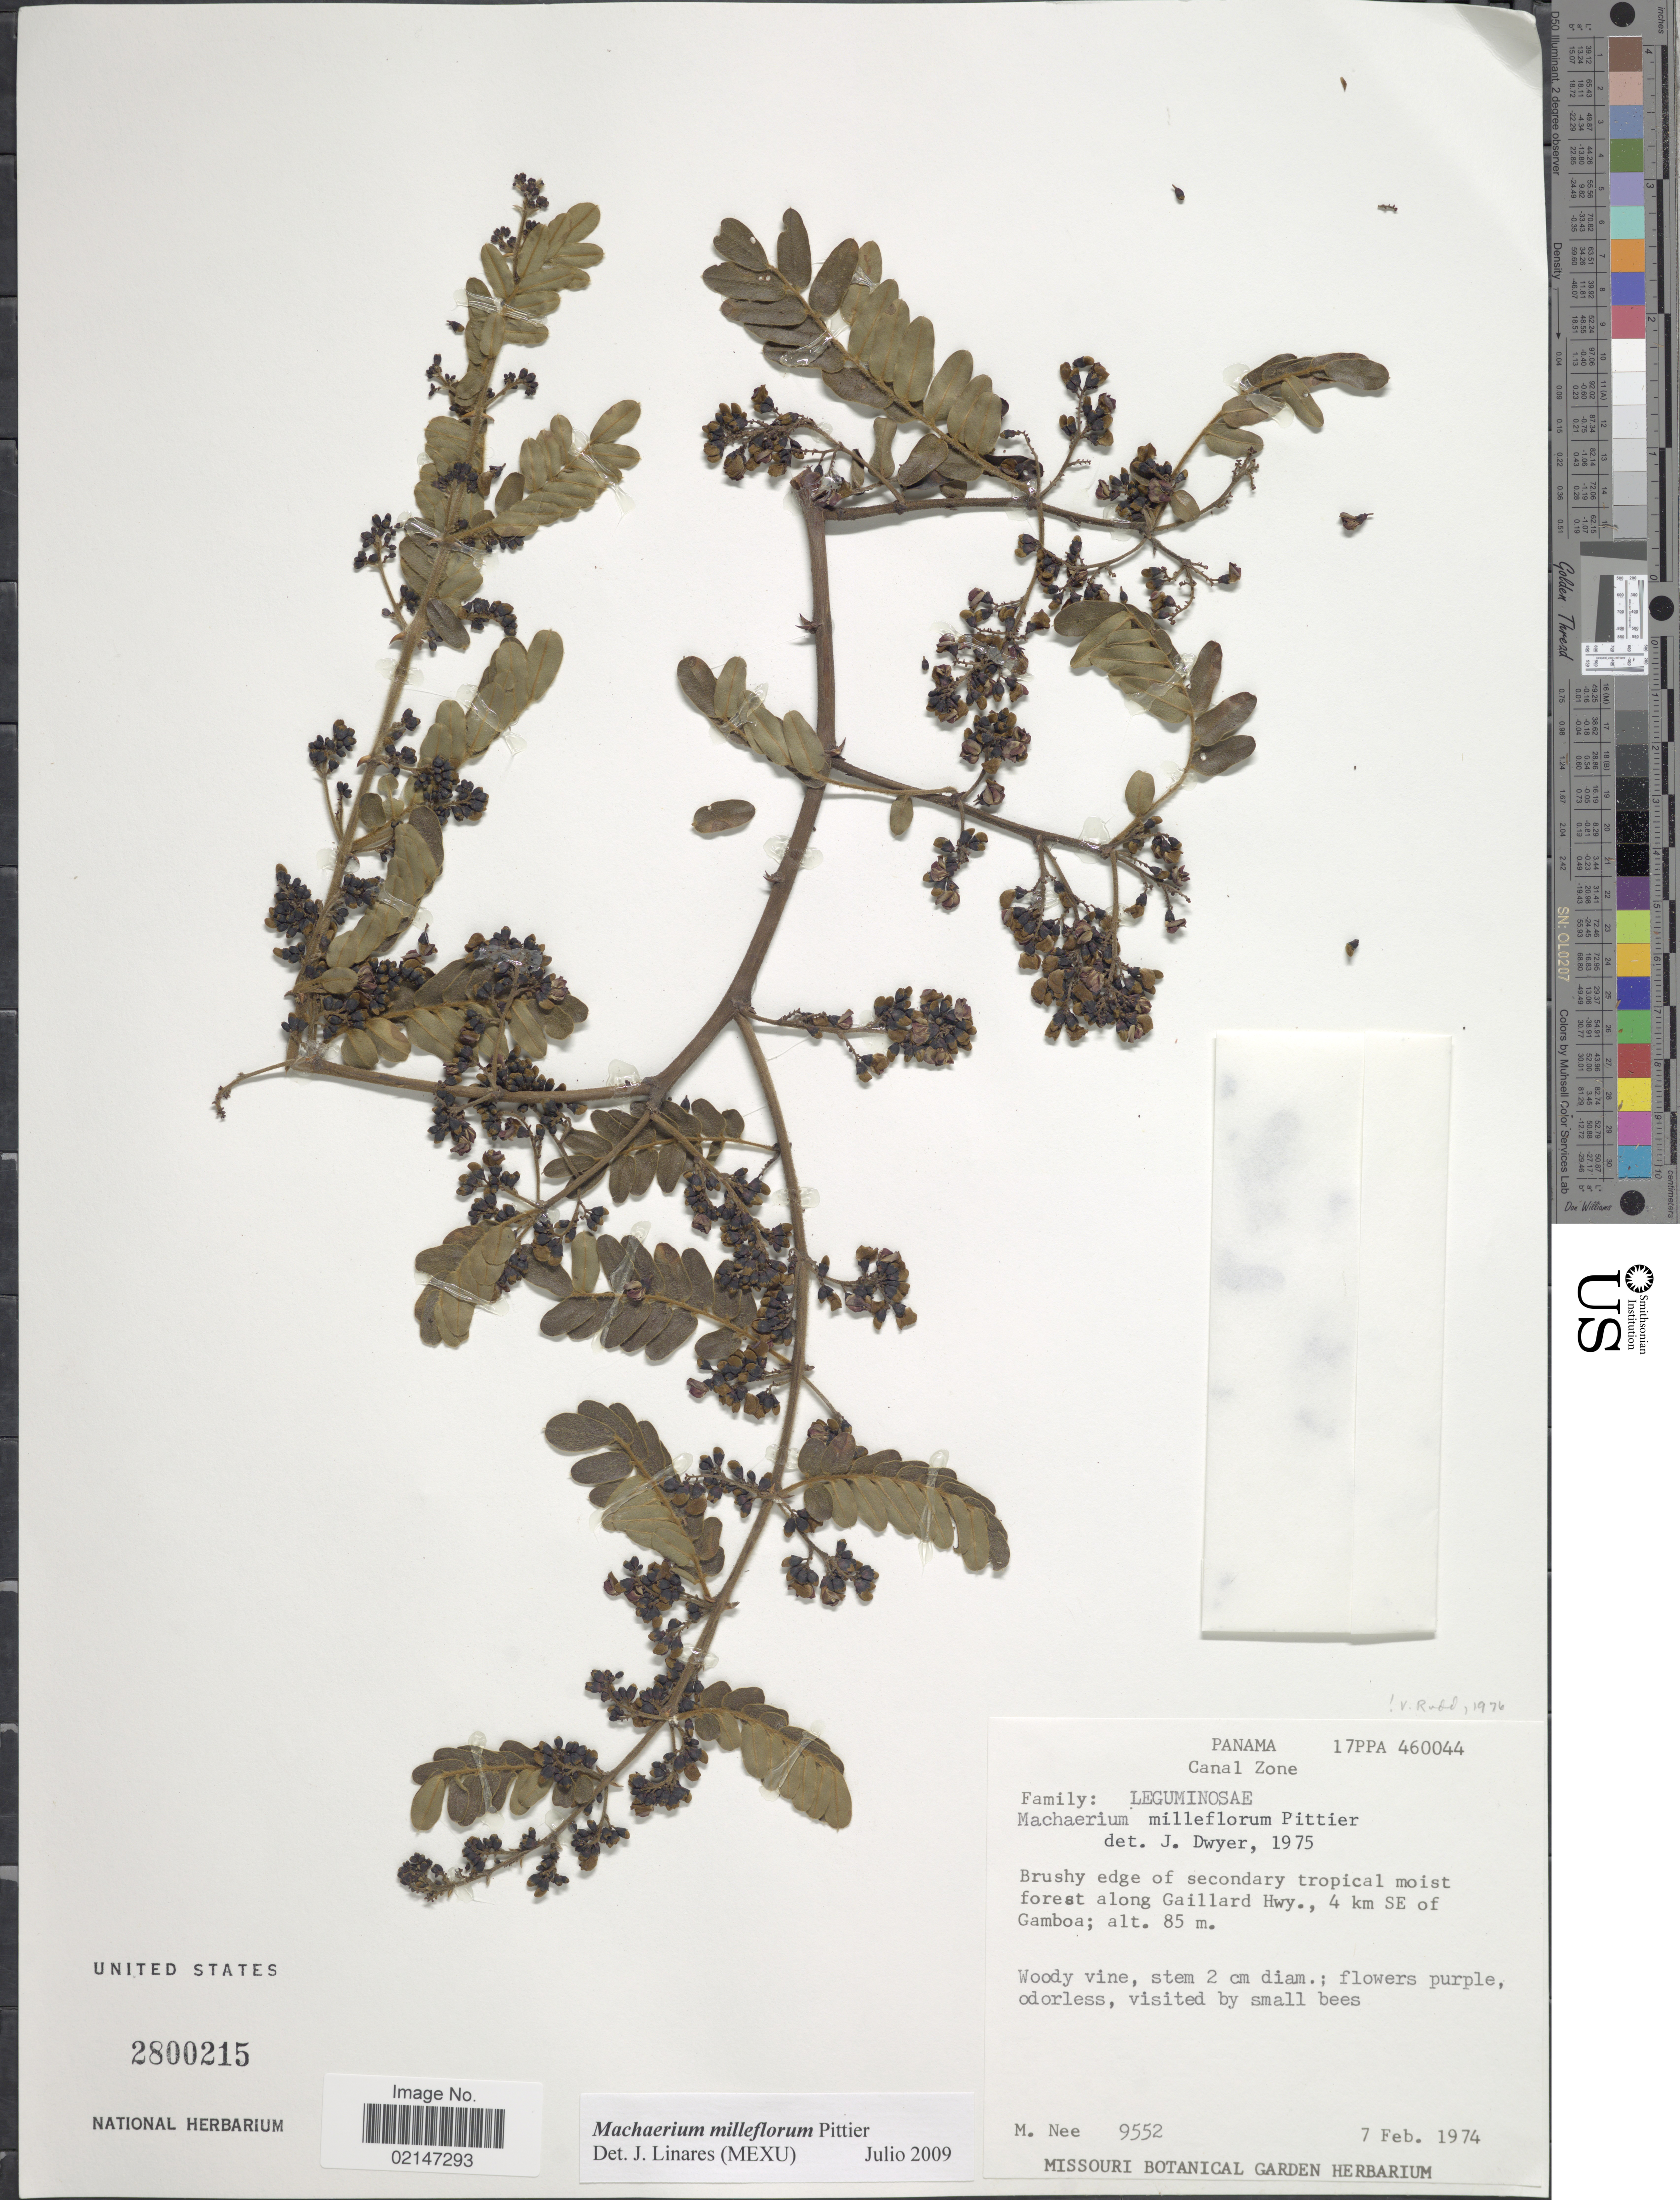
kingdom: Plantae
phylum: Tracheophyta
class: Magnoliopsida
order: Fabales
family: Fabaceae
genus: Machaerium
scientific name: Machaerium milleflorum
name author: Pittier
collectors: M. Nee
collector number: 9552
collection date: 1974-02-07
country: Panama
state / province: Colón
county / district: Canal Zone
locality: Canal Zone, Brushy edge of secondary tropical moist forest along Gaillard Hwy., 4 km SE of Gamboa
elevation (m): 85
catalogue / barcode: US 2800215